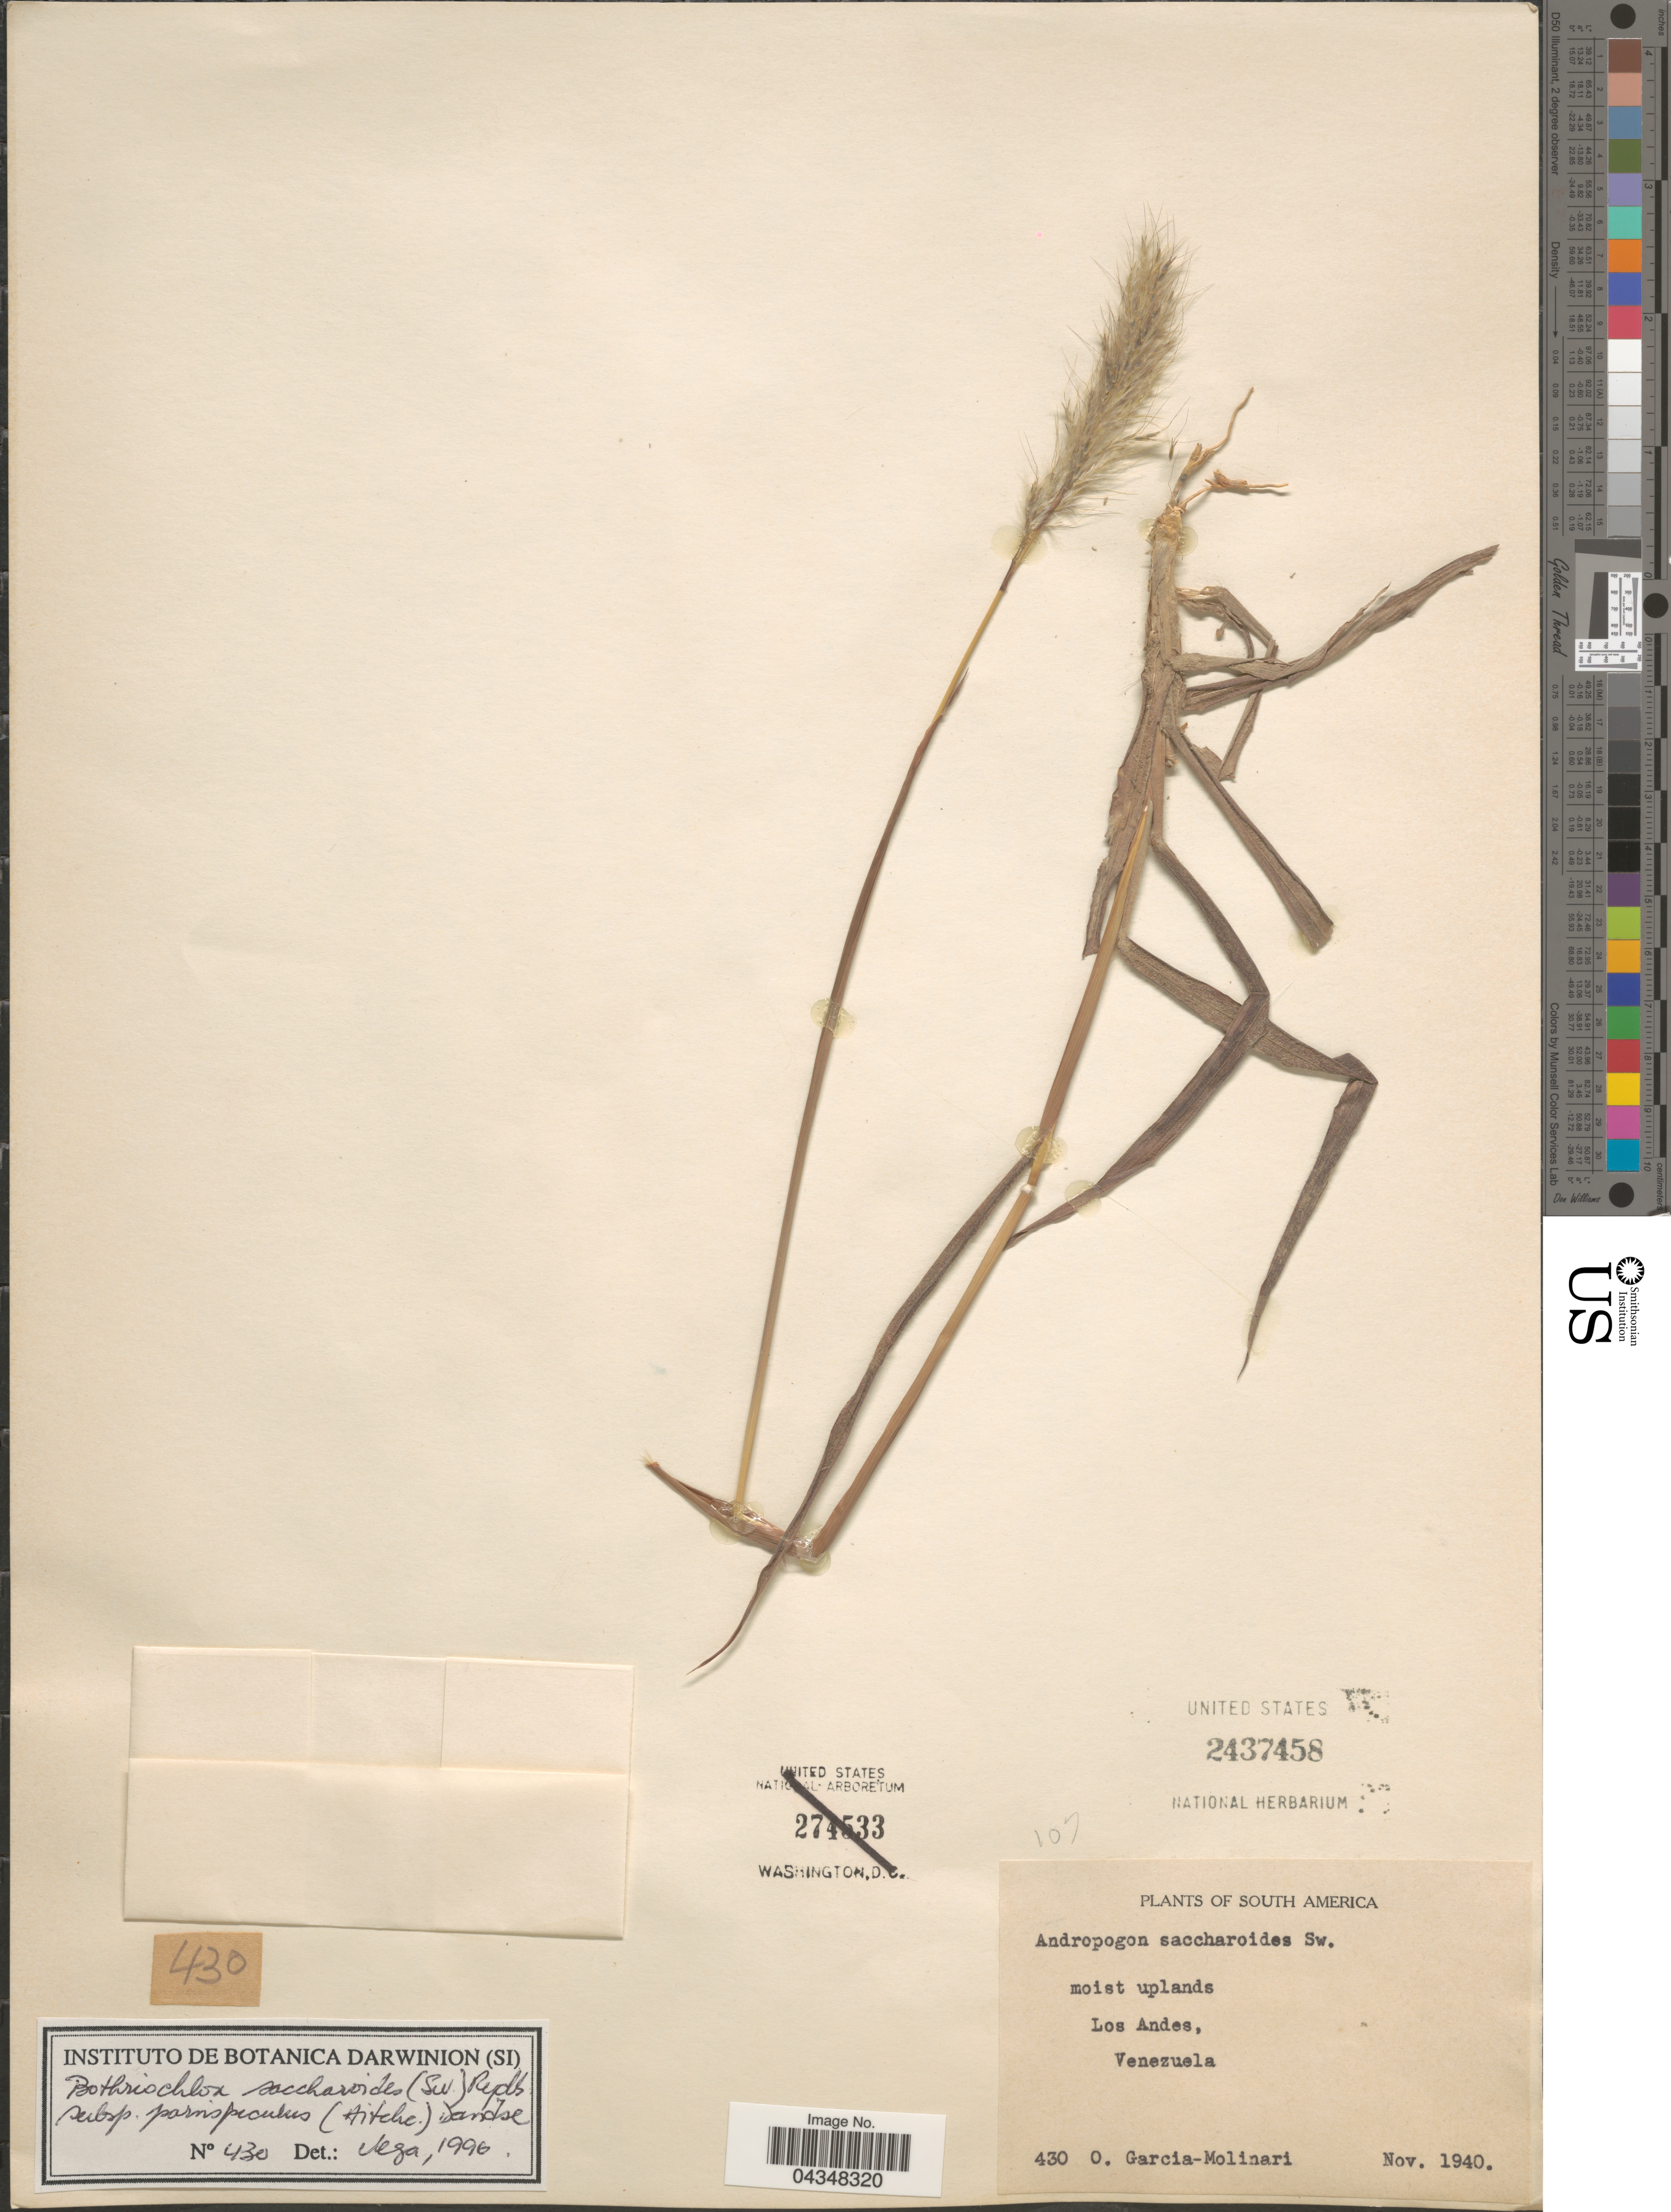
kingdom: Plantae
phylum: Tracheophyta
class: Liliopsida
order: Poales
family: Poaceae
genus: Bothriochloa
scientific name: Bothriochloa saccharoides var. parvispicula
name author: (Hitchc.) Tovar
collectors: O. García-Molinari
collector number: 430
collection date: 1940-11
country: Venezuela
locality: Los Andes.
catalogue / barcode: US 2437458